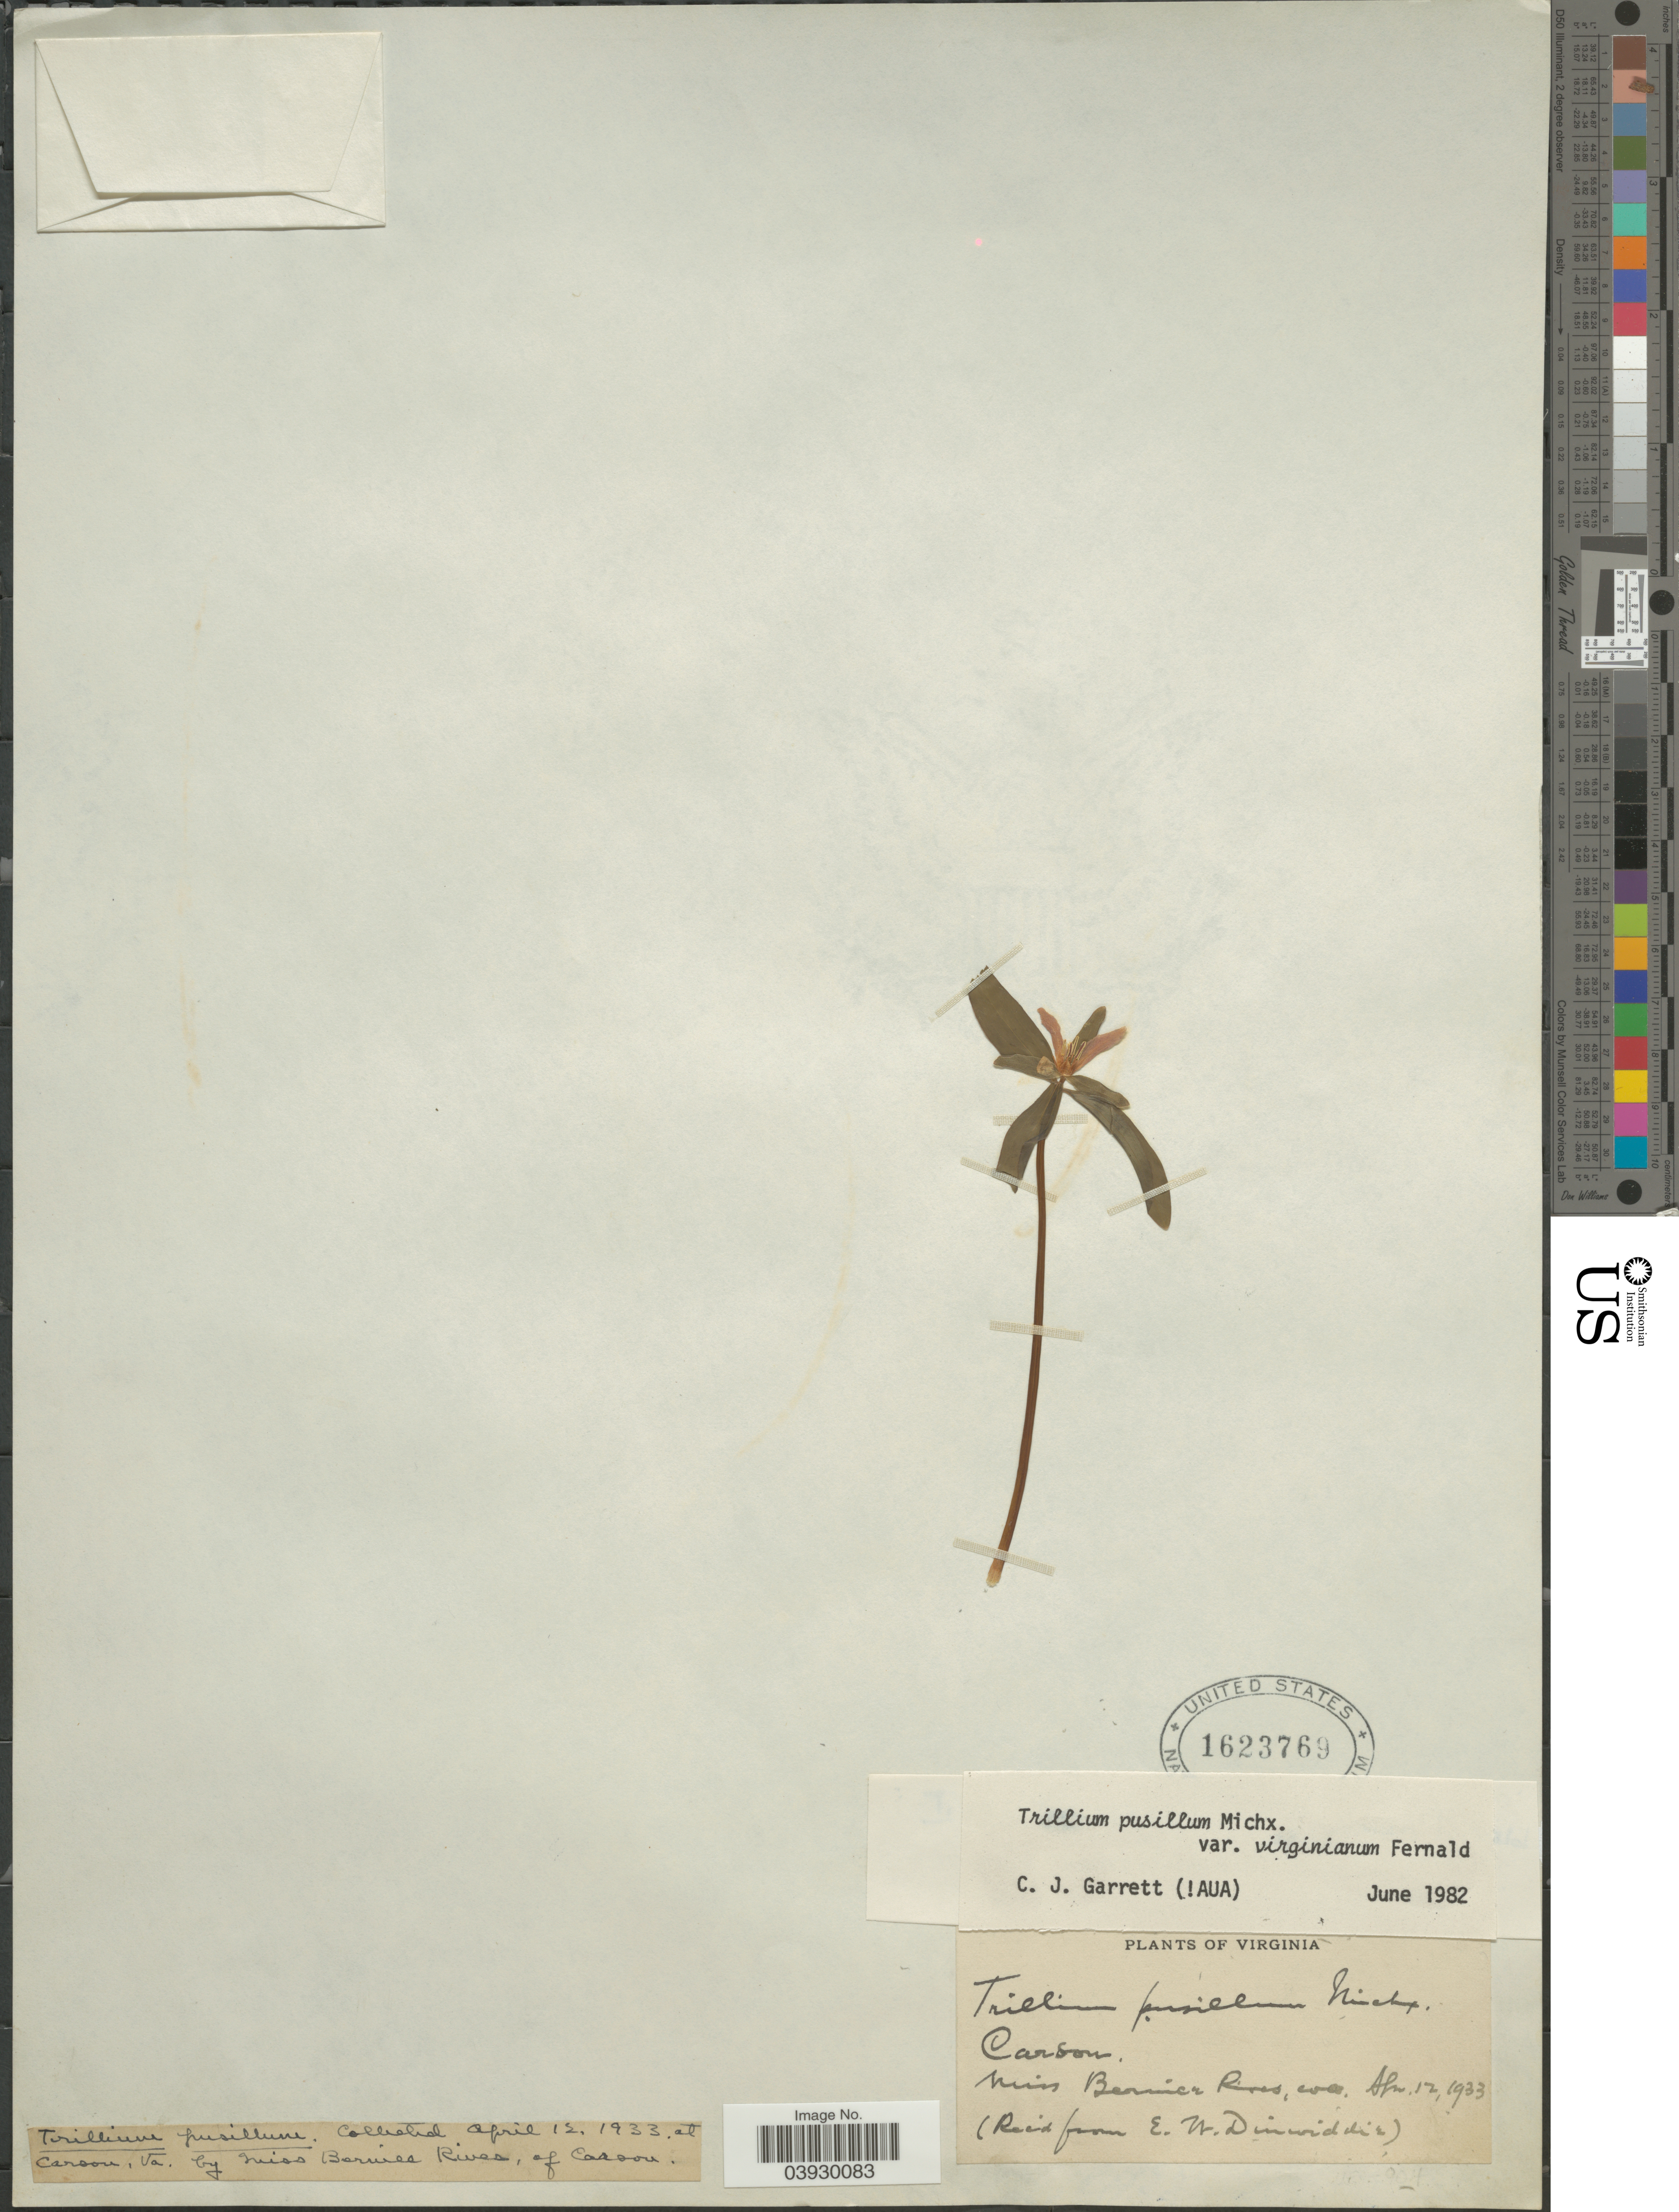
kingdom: Plantae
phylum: Tracheophyta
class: Liliopsida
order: Liliales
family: Melanthiaceae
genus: Trillium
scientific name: Trillium pusillum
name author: Michx.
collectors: B. Rives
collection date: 1933-04-12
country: United States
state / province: Virginia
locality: Carson.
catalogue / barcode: US 1623769